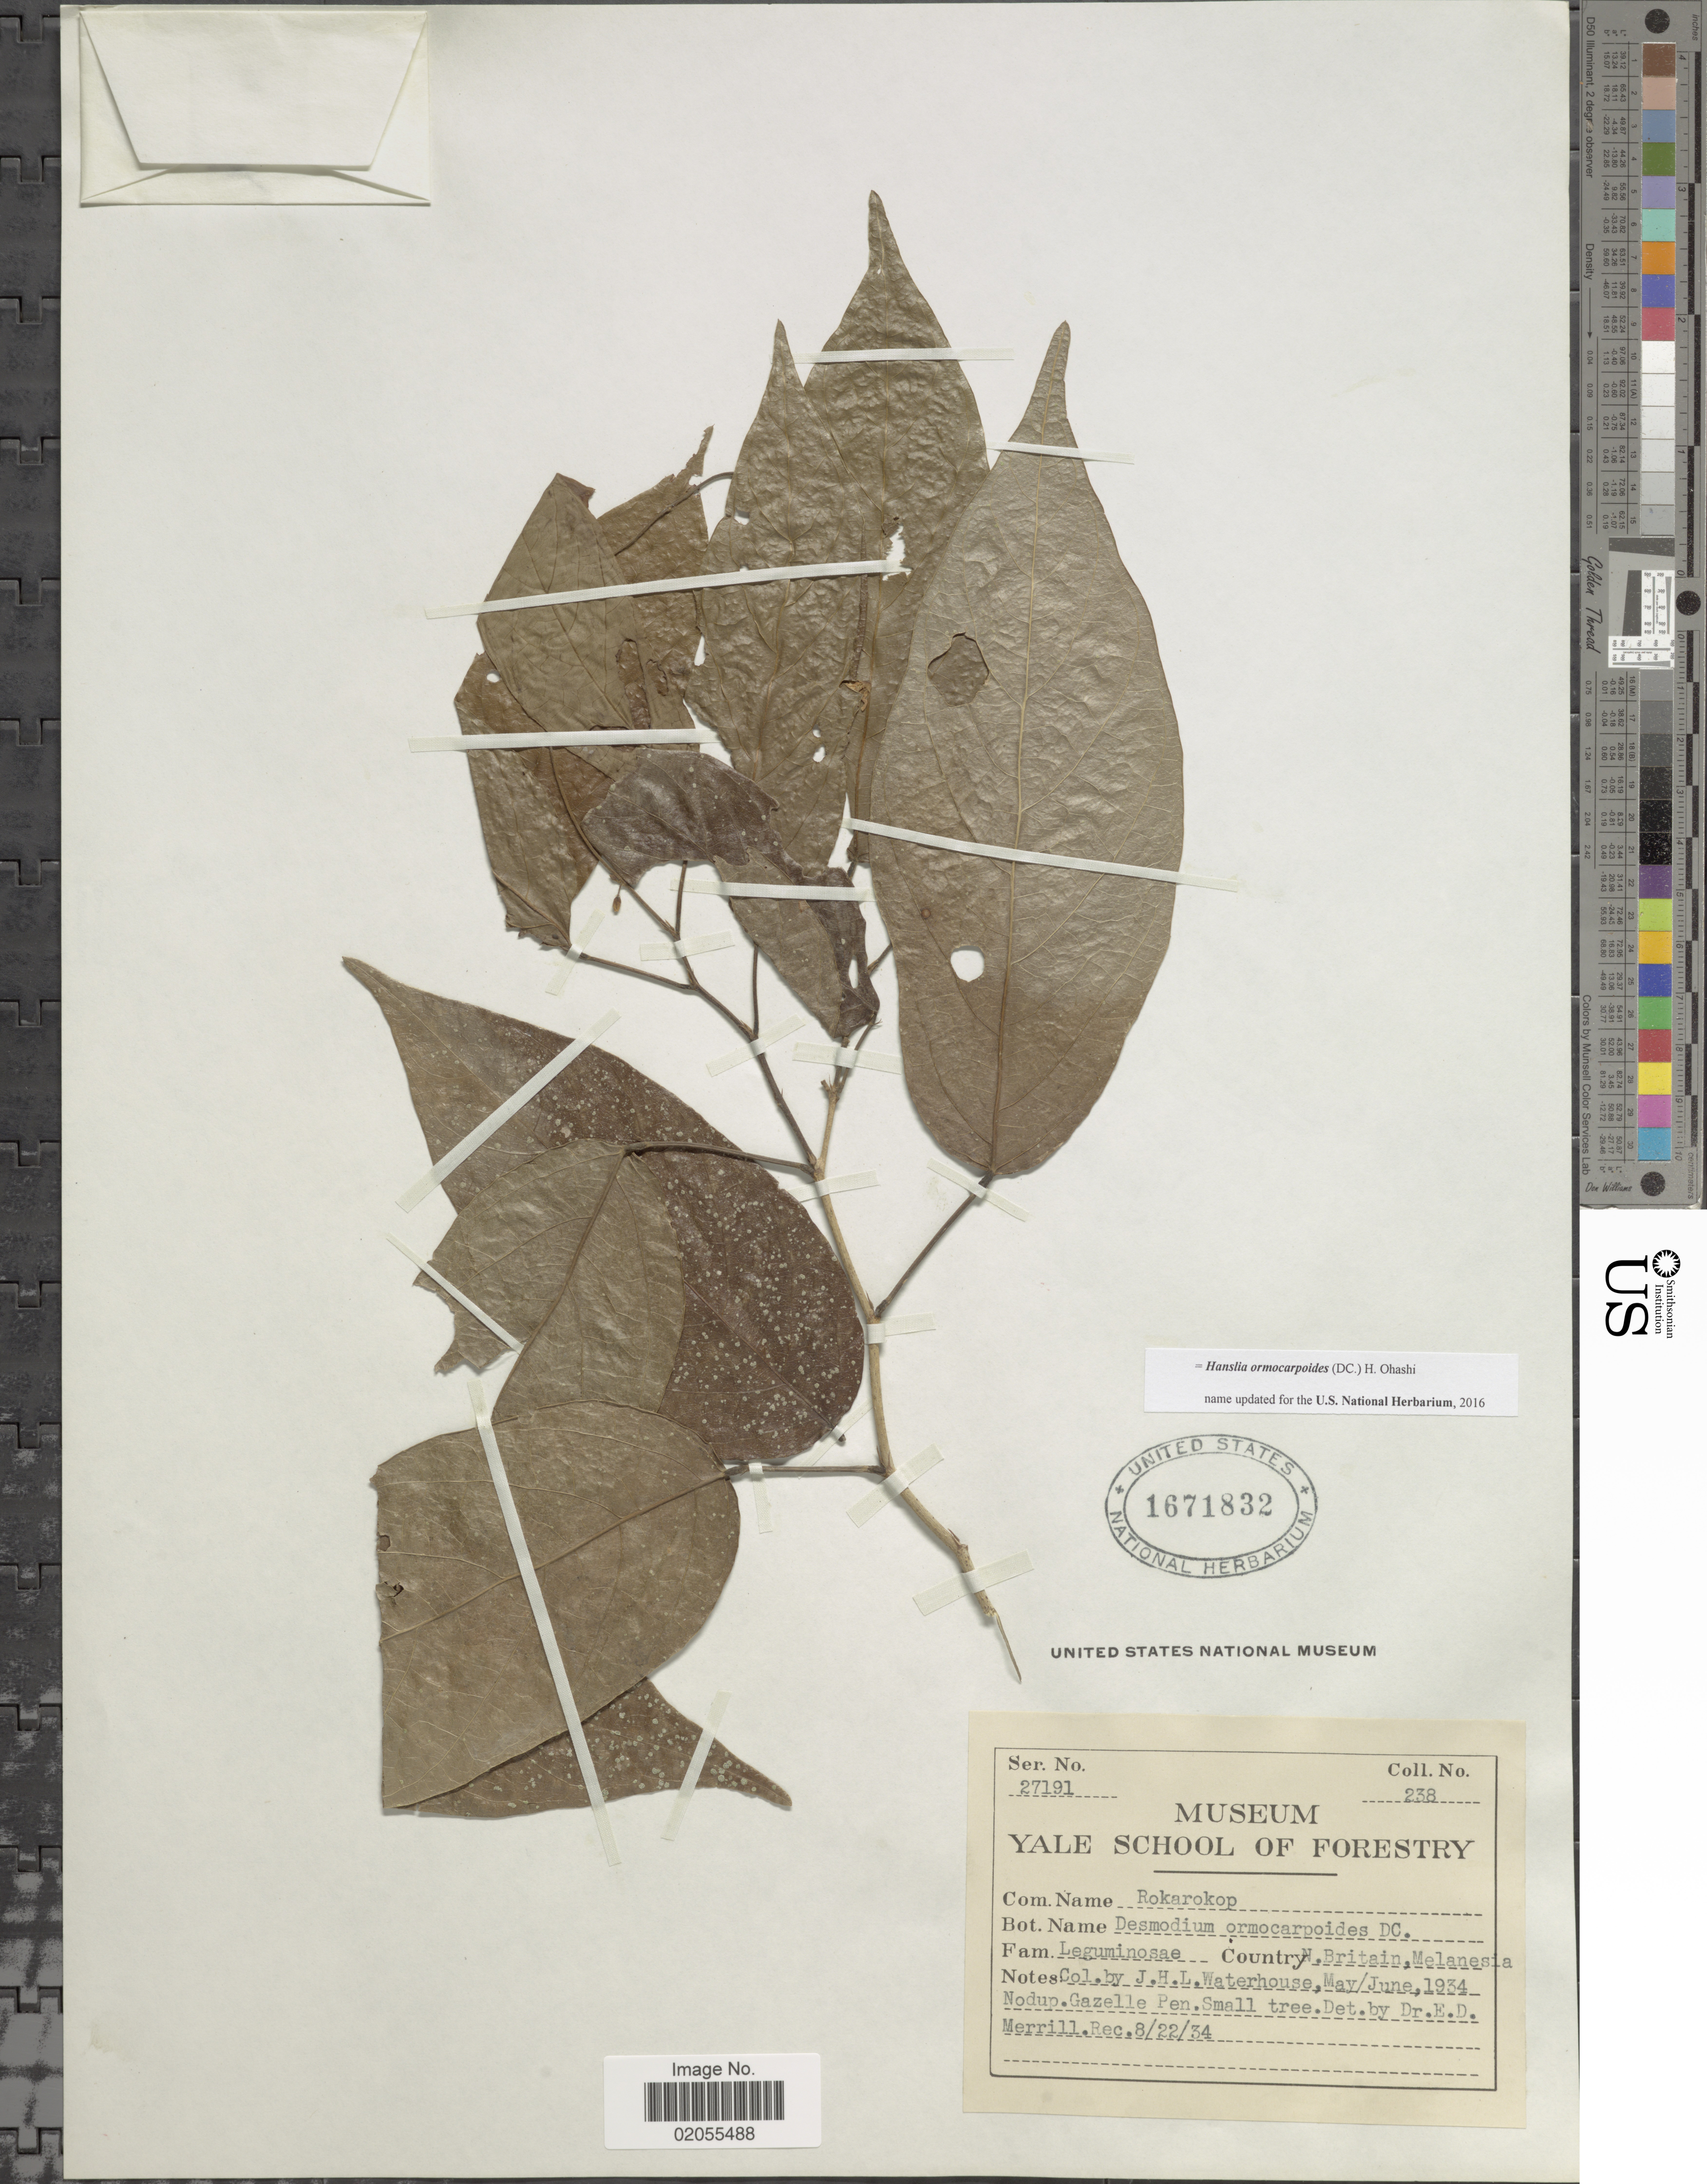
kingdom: Plantae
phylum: Tracheophyta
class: Magnoliopsida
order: Fabales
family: Fabaceae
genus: Hanslia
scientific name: Hanslia ormocarpoides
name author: (DC.) H. Ohashi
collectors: J. Waterhouse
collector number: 238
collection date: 1934-05/1934-06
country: Papua New Guinea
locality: N. Britain, Melanesia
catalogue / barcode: US 1671832